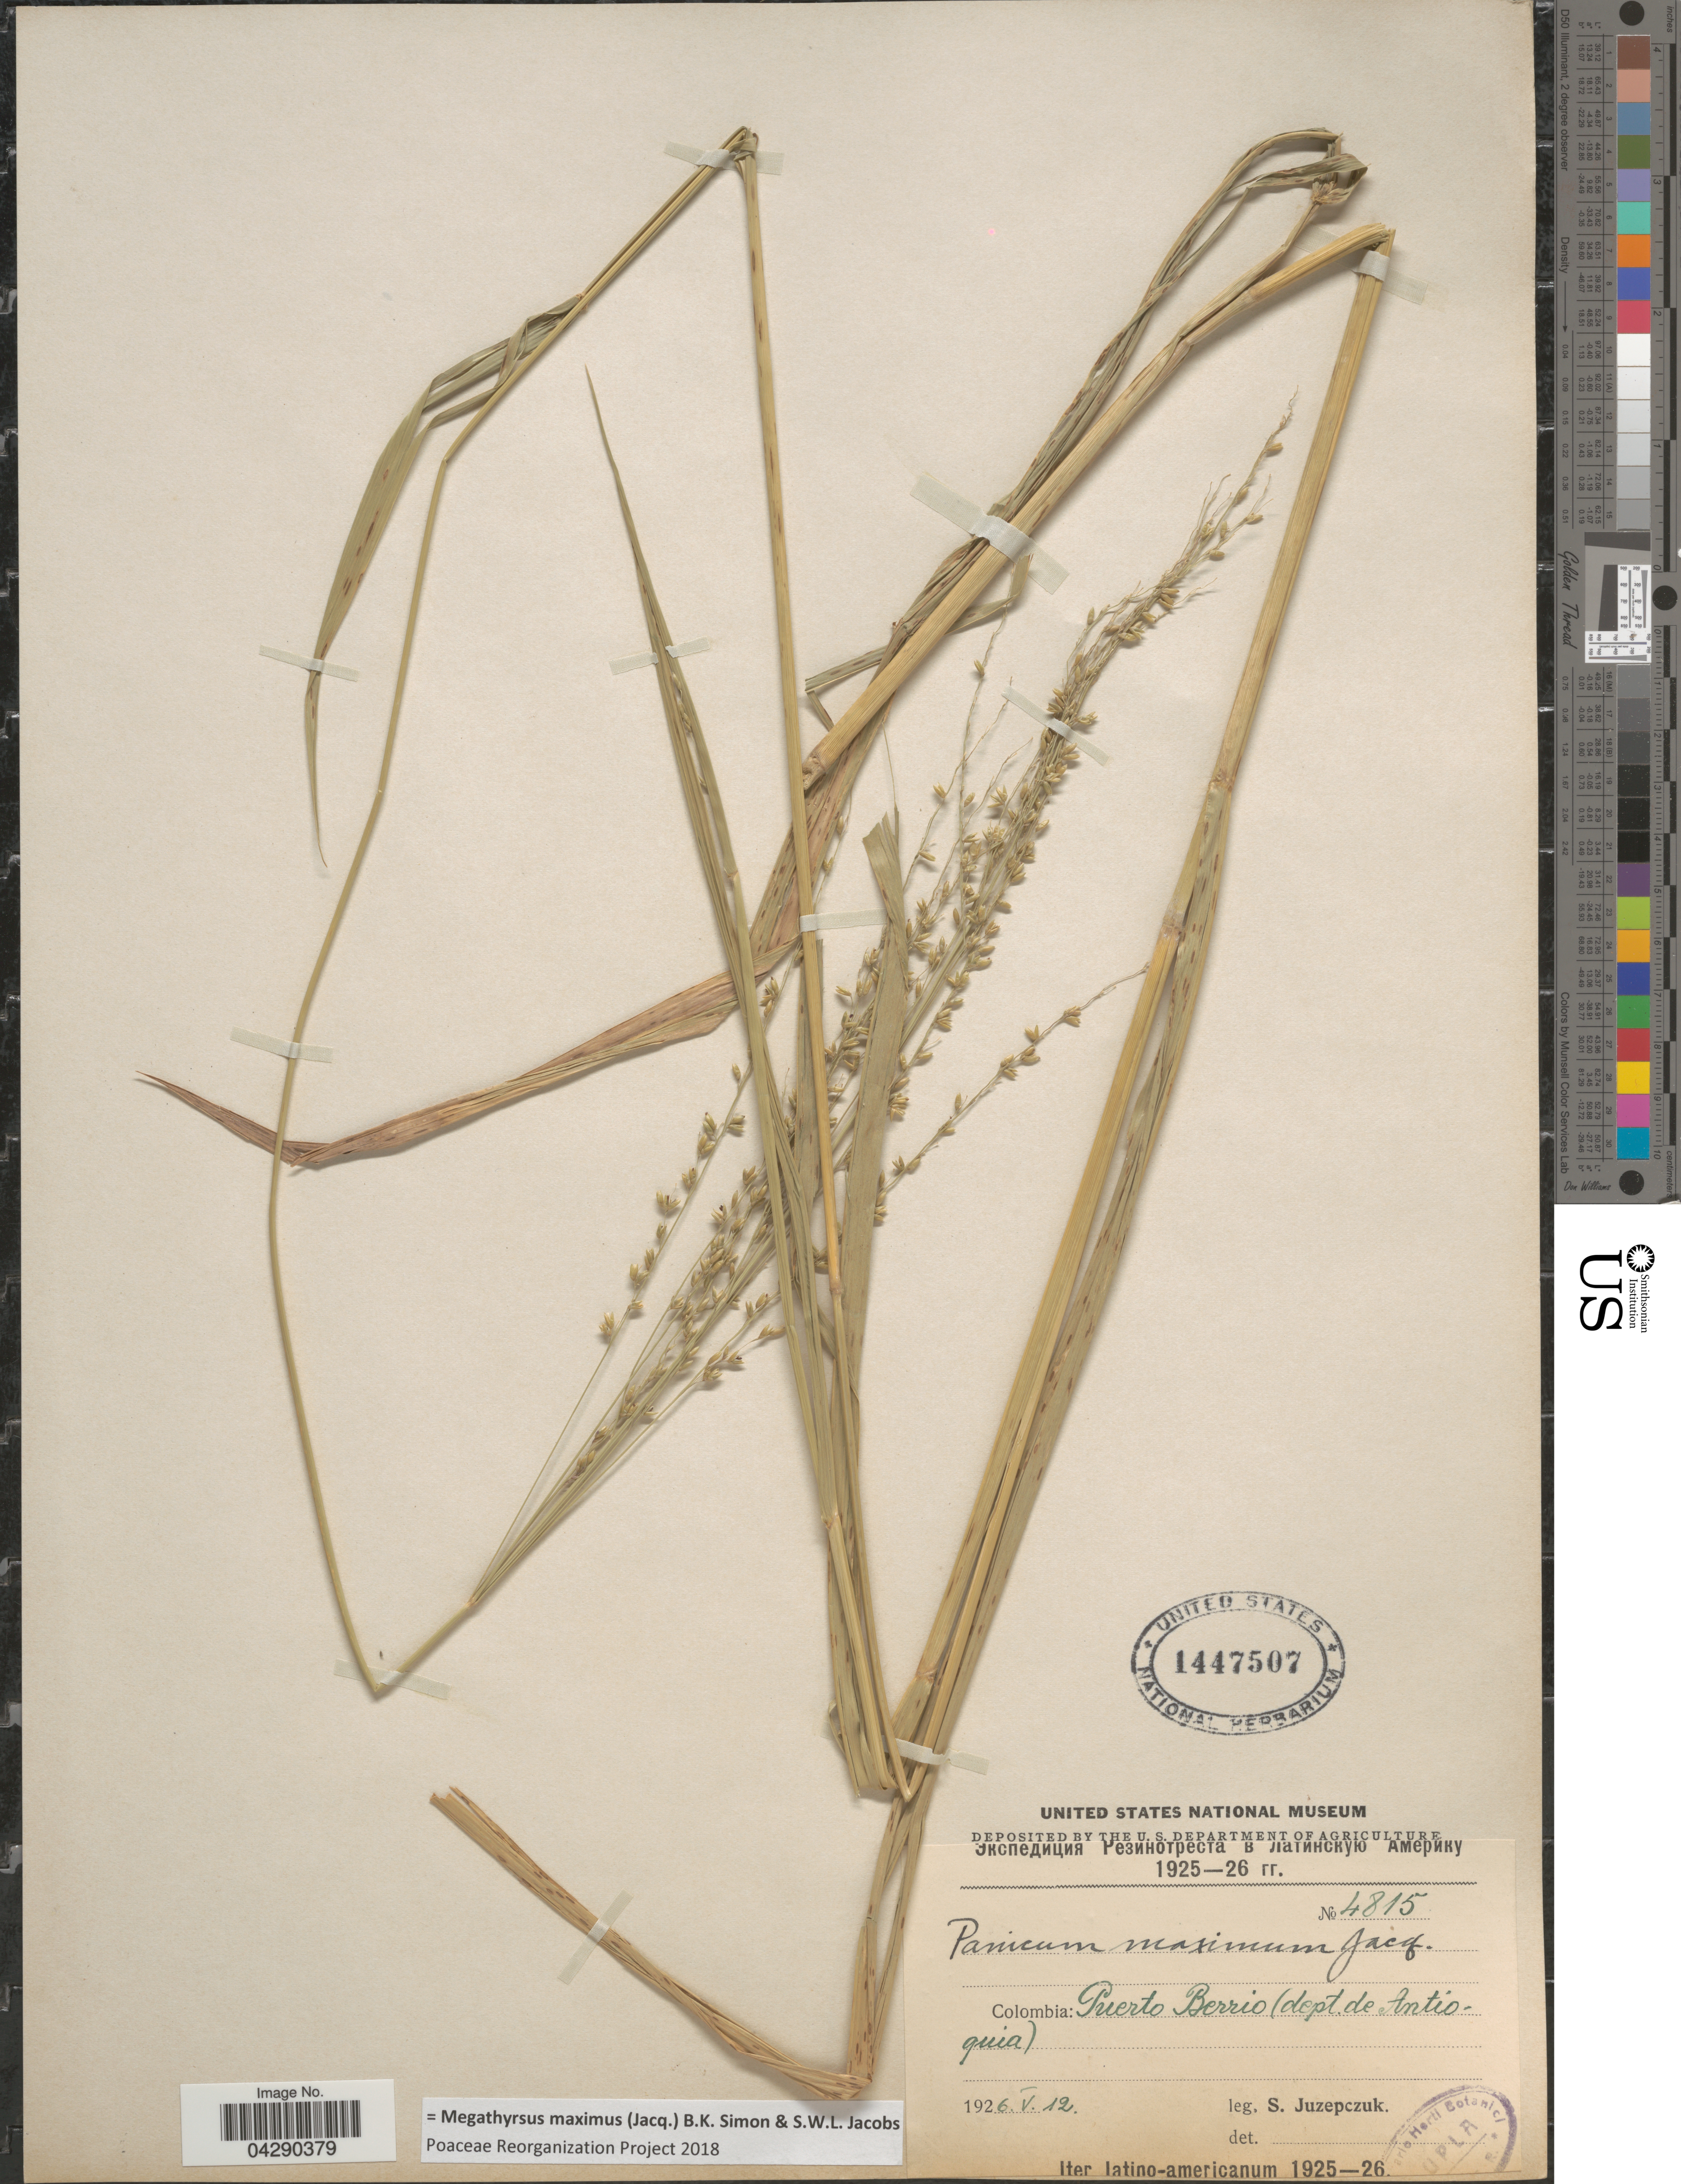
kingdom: Plantae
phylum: Tracheophyta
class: Liliopsida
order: Poales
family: Poaceae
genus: Megathyrsus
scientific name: Megathyrsus maximus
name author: (Jacq.) B.K. Simon & S.W.L. Jacobs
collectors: S. V. Juzepczuk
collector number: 4815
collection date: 1926-05-12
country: Colombia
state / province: Antioquia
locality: Puerto Berrio (dept. de Antioquia). Iter latino-americanum 1925-26.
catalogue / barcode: US 1447507